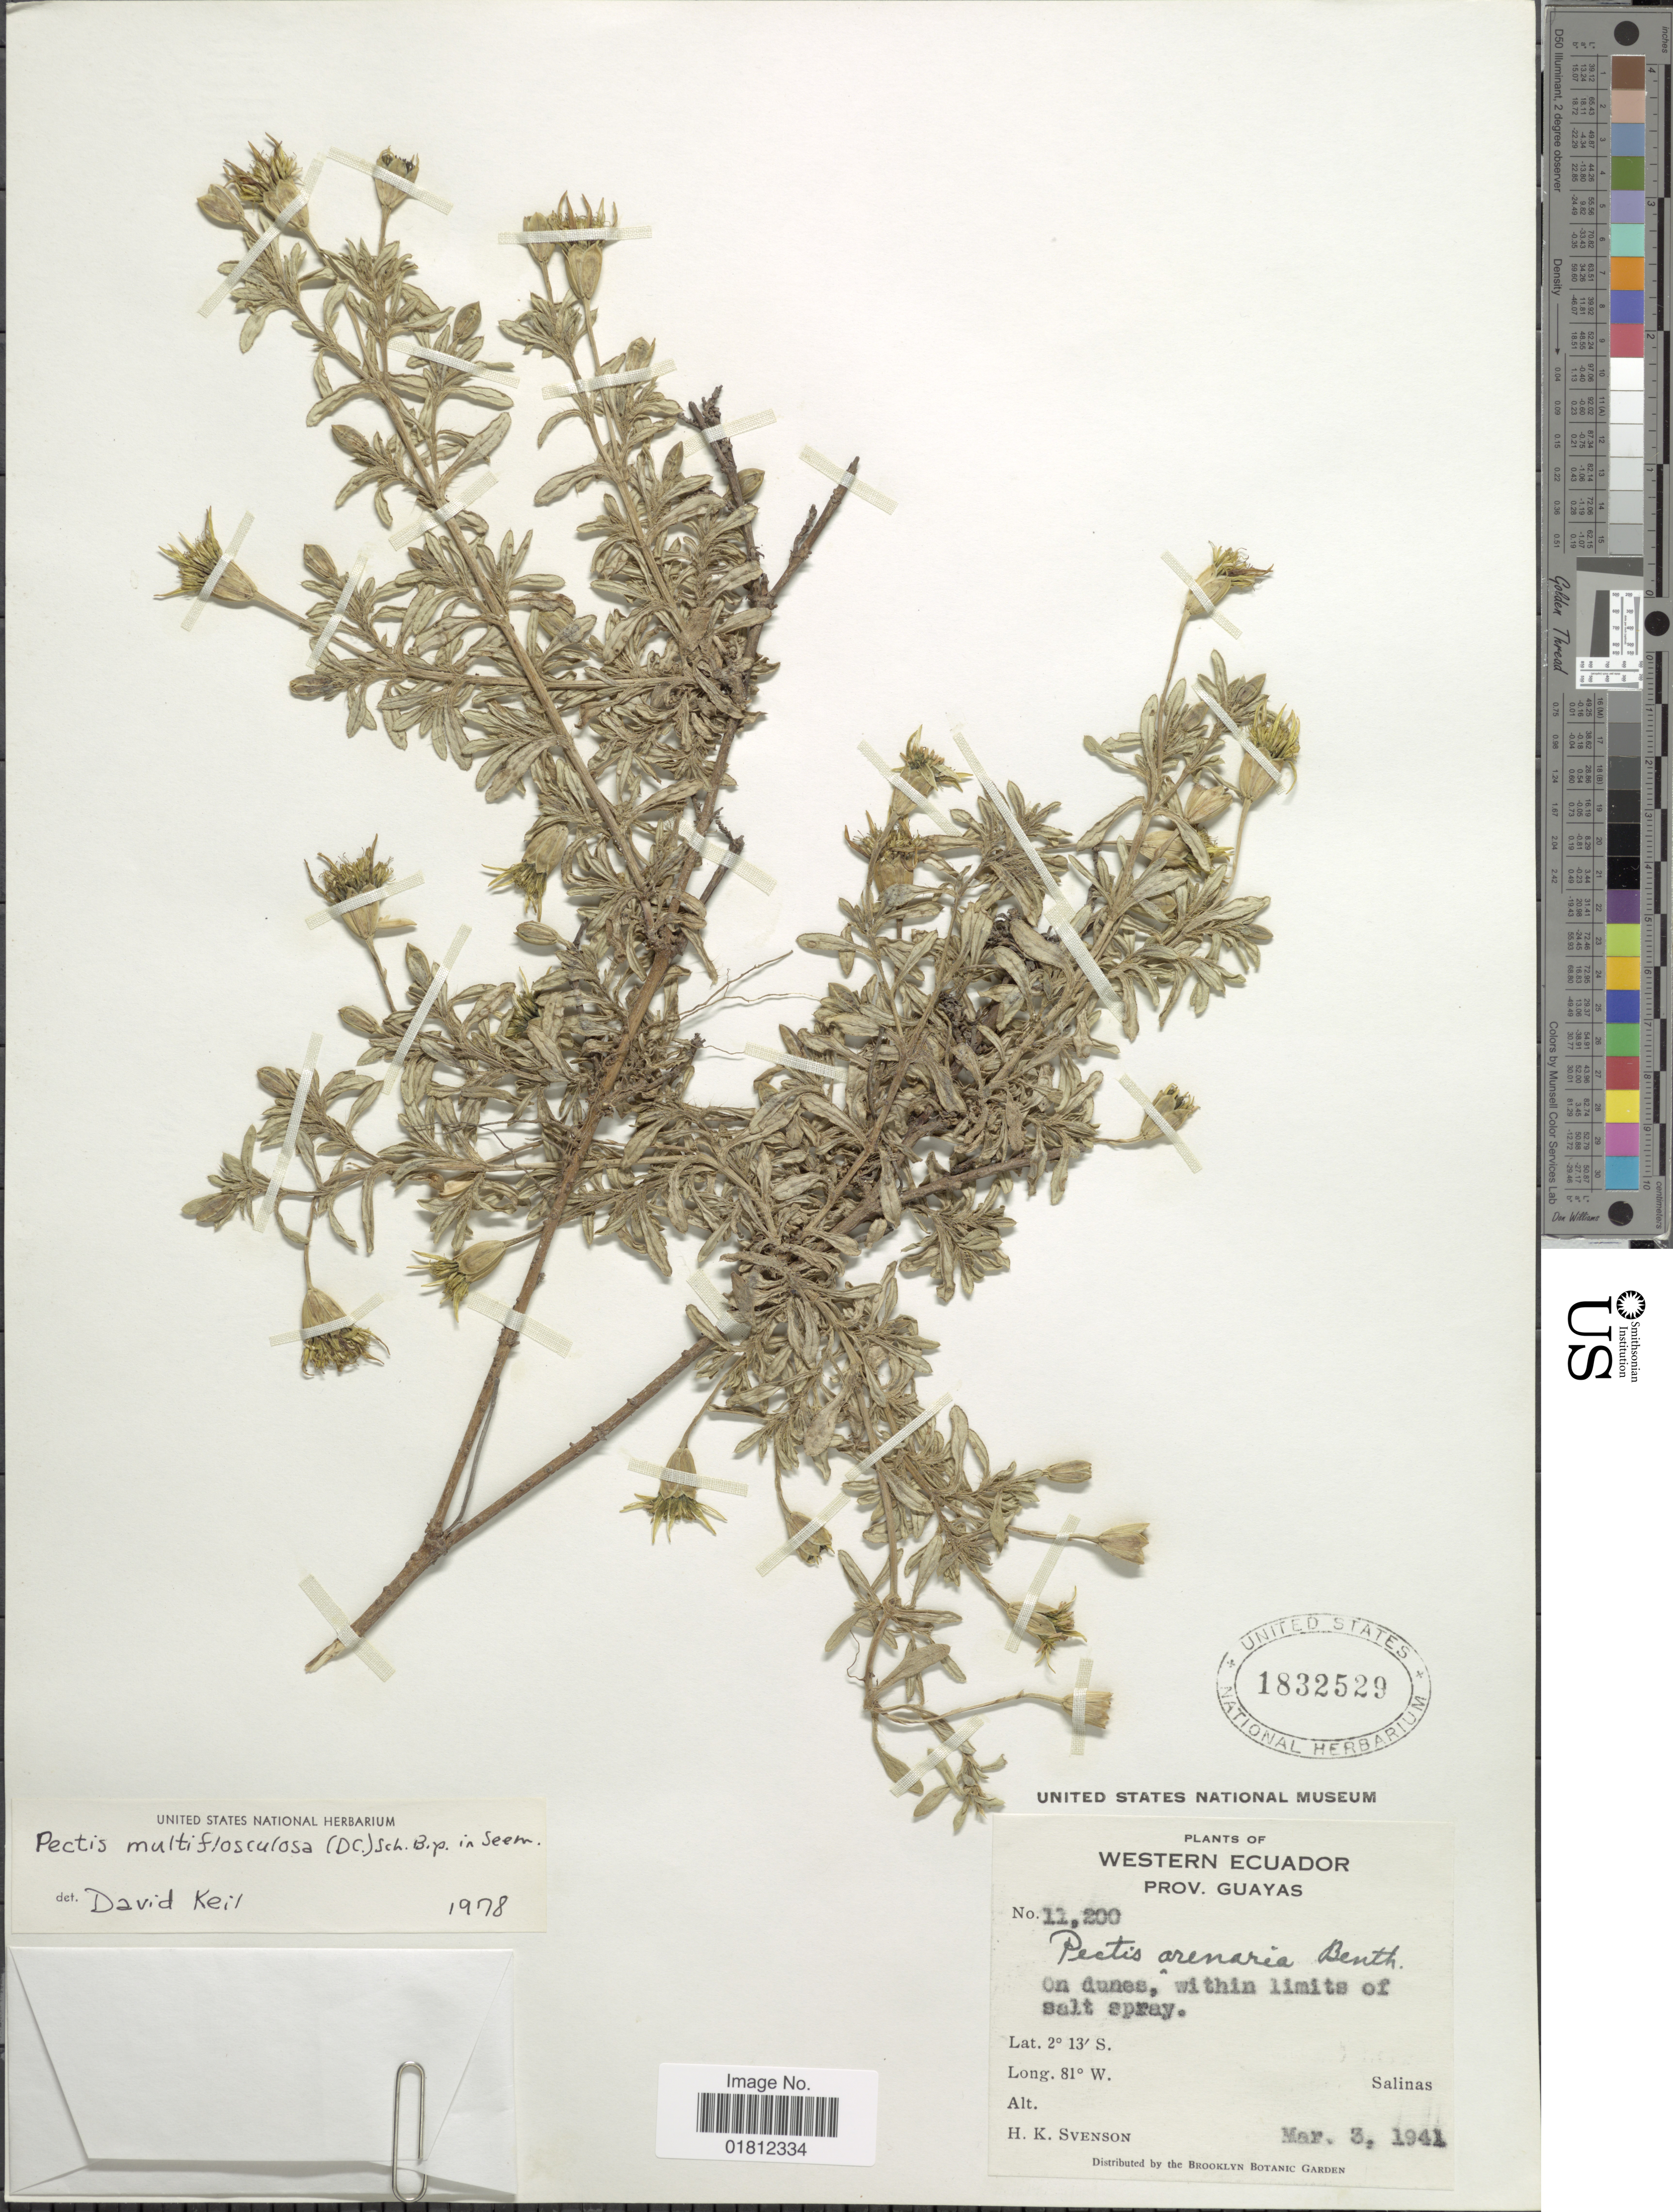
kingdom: Plantae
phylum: Tracheophyta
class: Magnoliopsida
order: Asterales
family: Asteraceae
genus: Pectis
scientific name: Pectis multiflosculosa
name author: (DC.) Sch. Bip.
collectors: H. K. Svenson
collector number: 11200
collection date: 1941-03-03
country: Ecuador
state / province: Guayas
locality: Western Ecuador, Prov. Guayas. On dunes, within limits of salt spray. Salinas.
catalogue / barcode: US 1832529